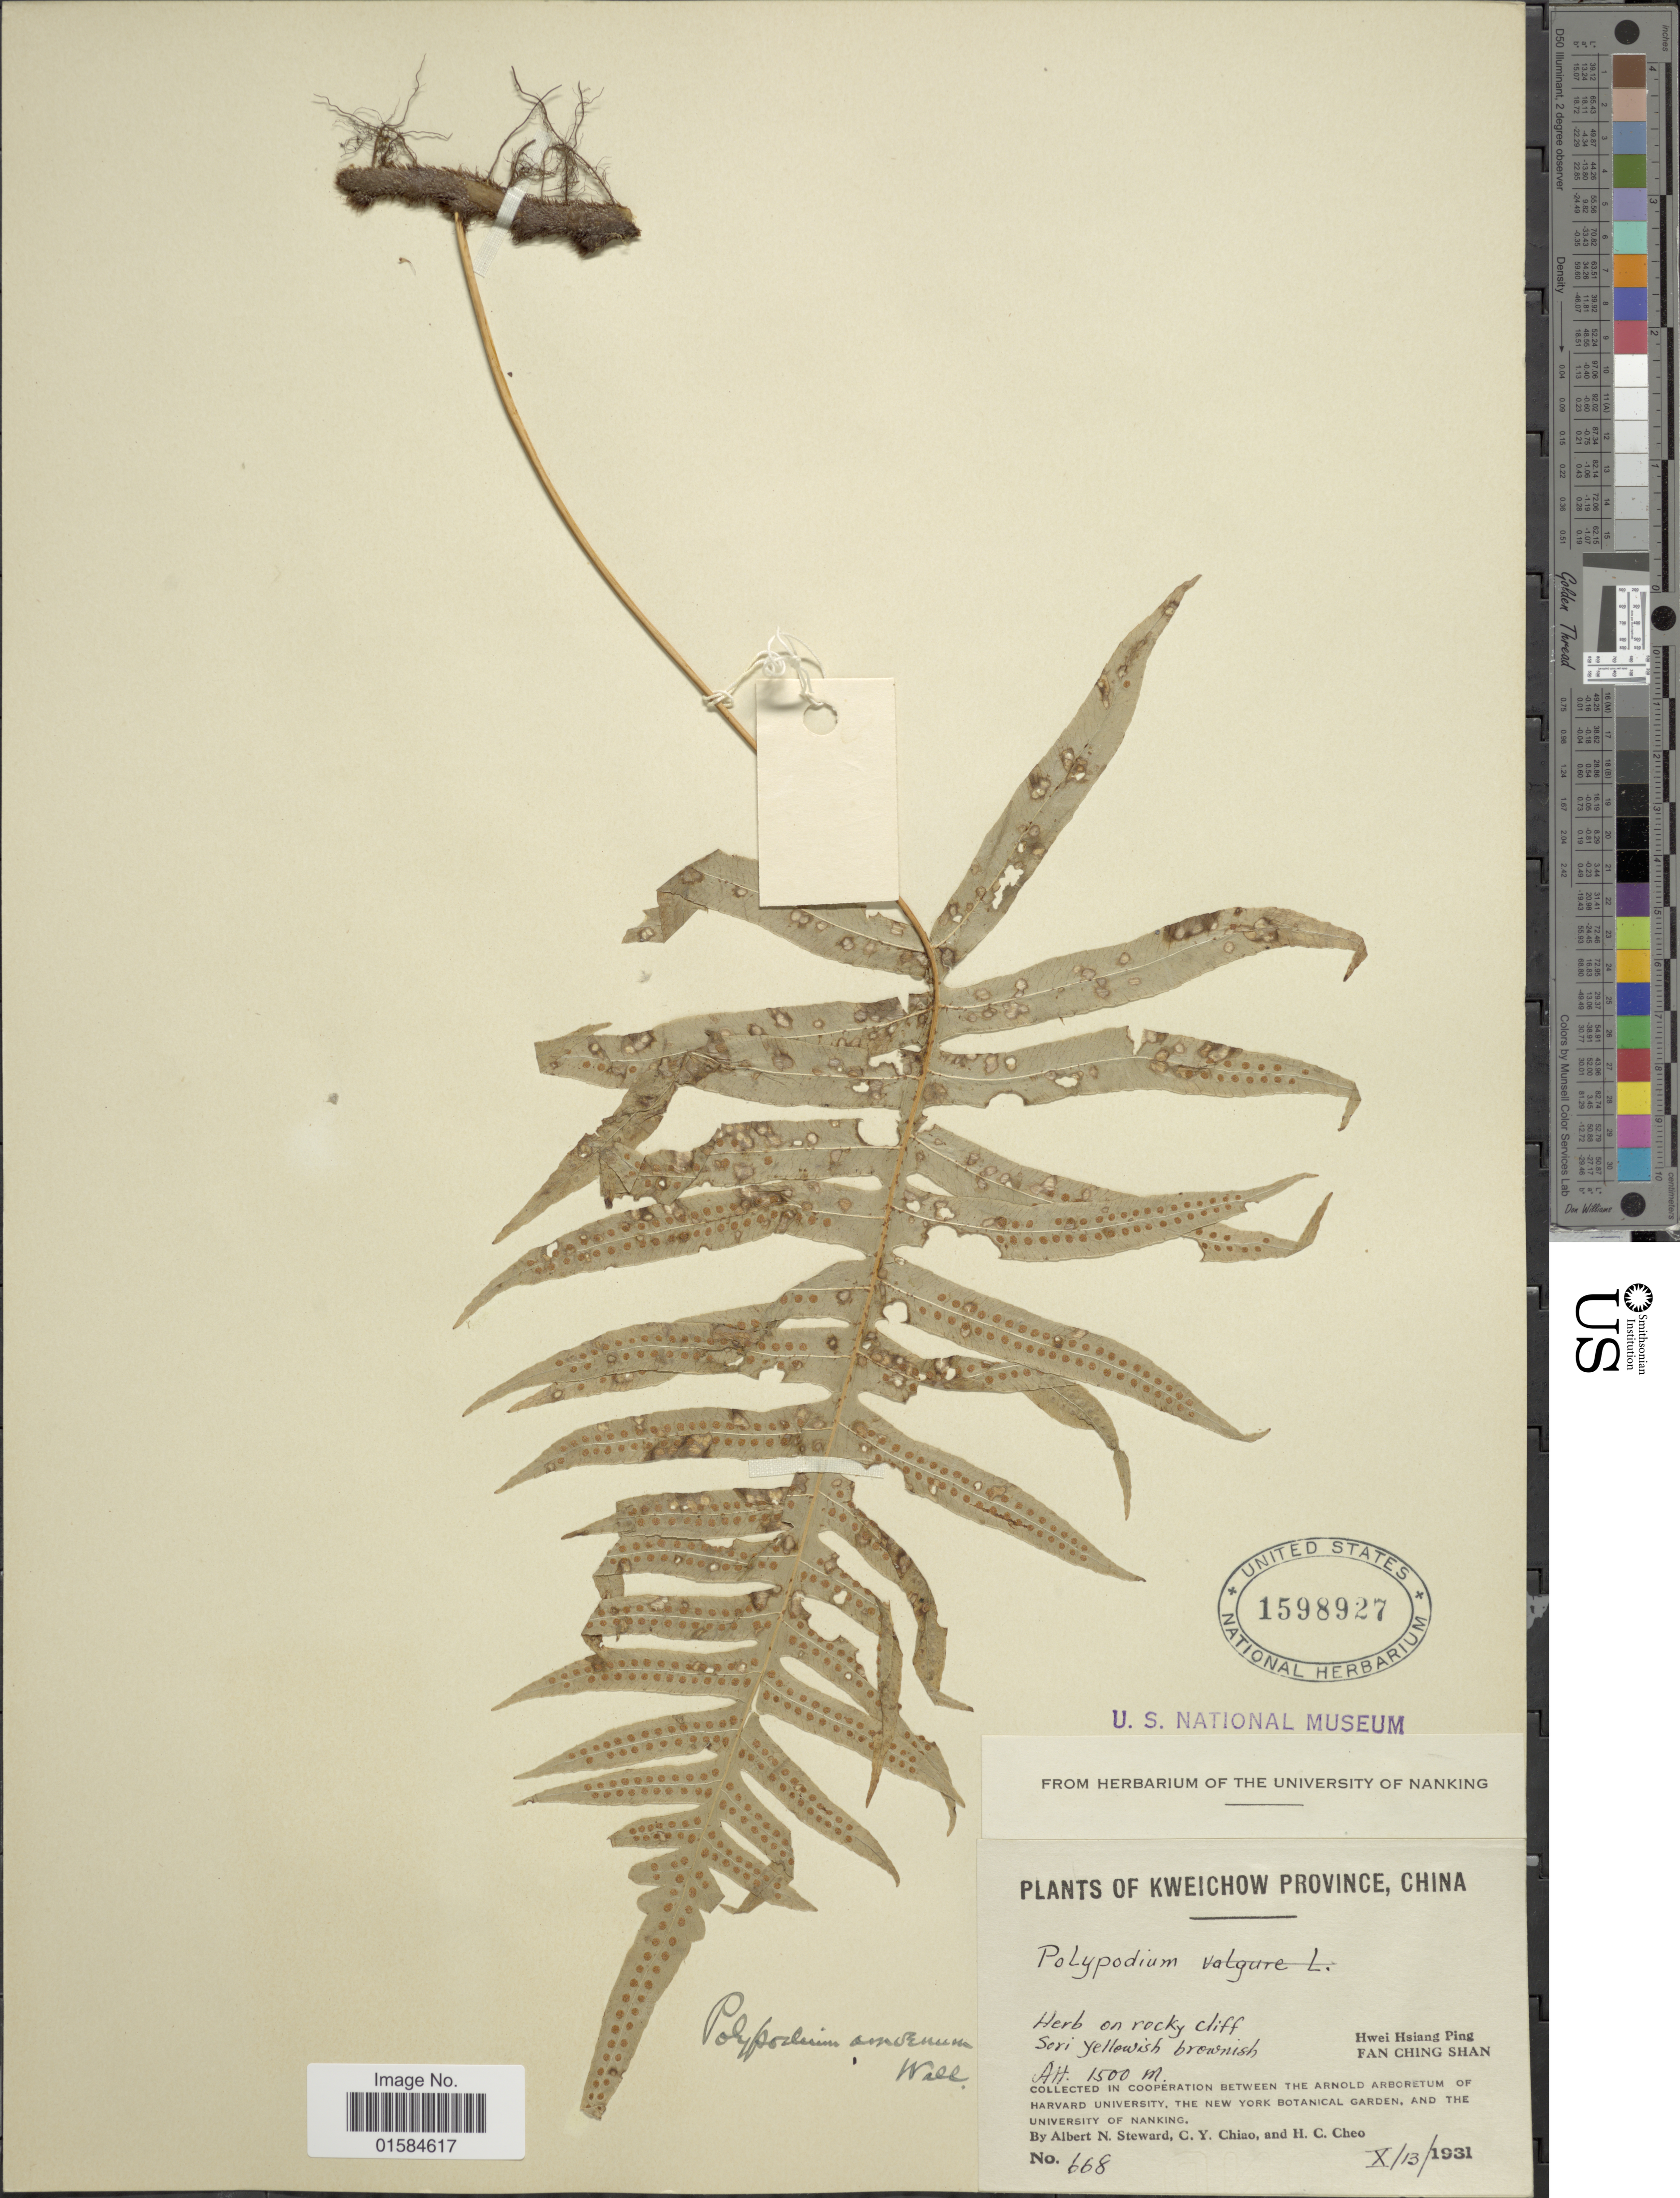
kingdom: Plantae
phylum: Tracheophyta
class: Polypodiopsida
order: Polypodiales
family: Polypodiaceae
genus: Goniophlebium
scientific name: Goniophlebium amoenum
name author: (Wall. ex Mett.) J. Sm.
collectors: A. N. Steward, C. Y. Chiao & H. Cheo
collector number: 668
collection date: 1931-10-13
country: China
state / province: Guizhou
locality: Kweichow Province, Hwei Hsiang Ping, Fan Ching Shan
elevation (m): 1500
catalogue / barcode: US 1598927